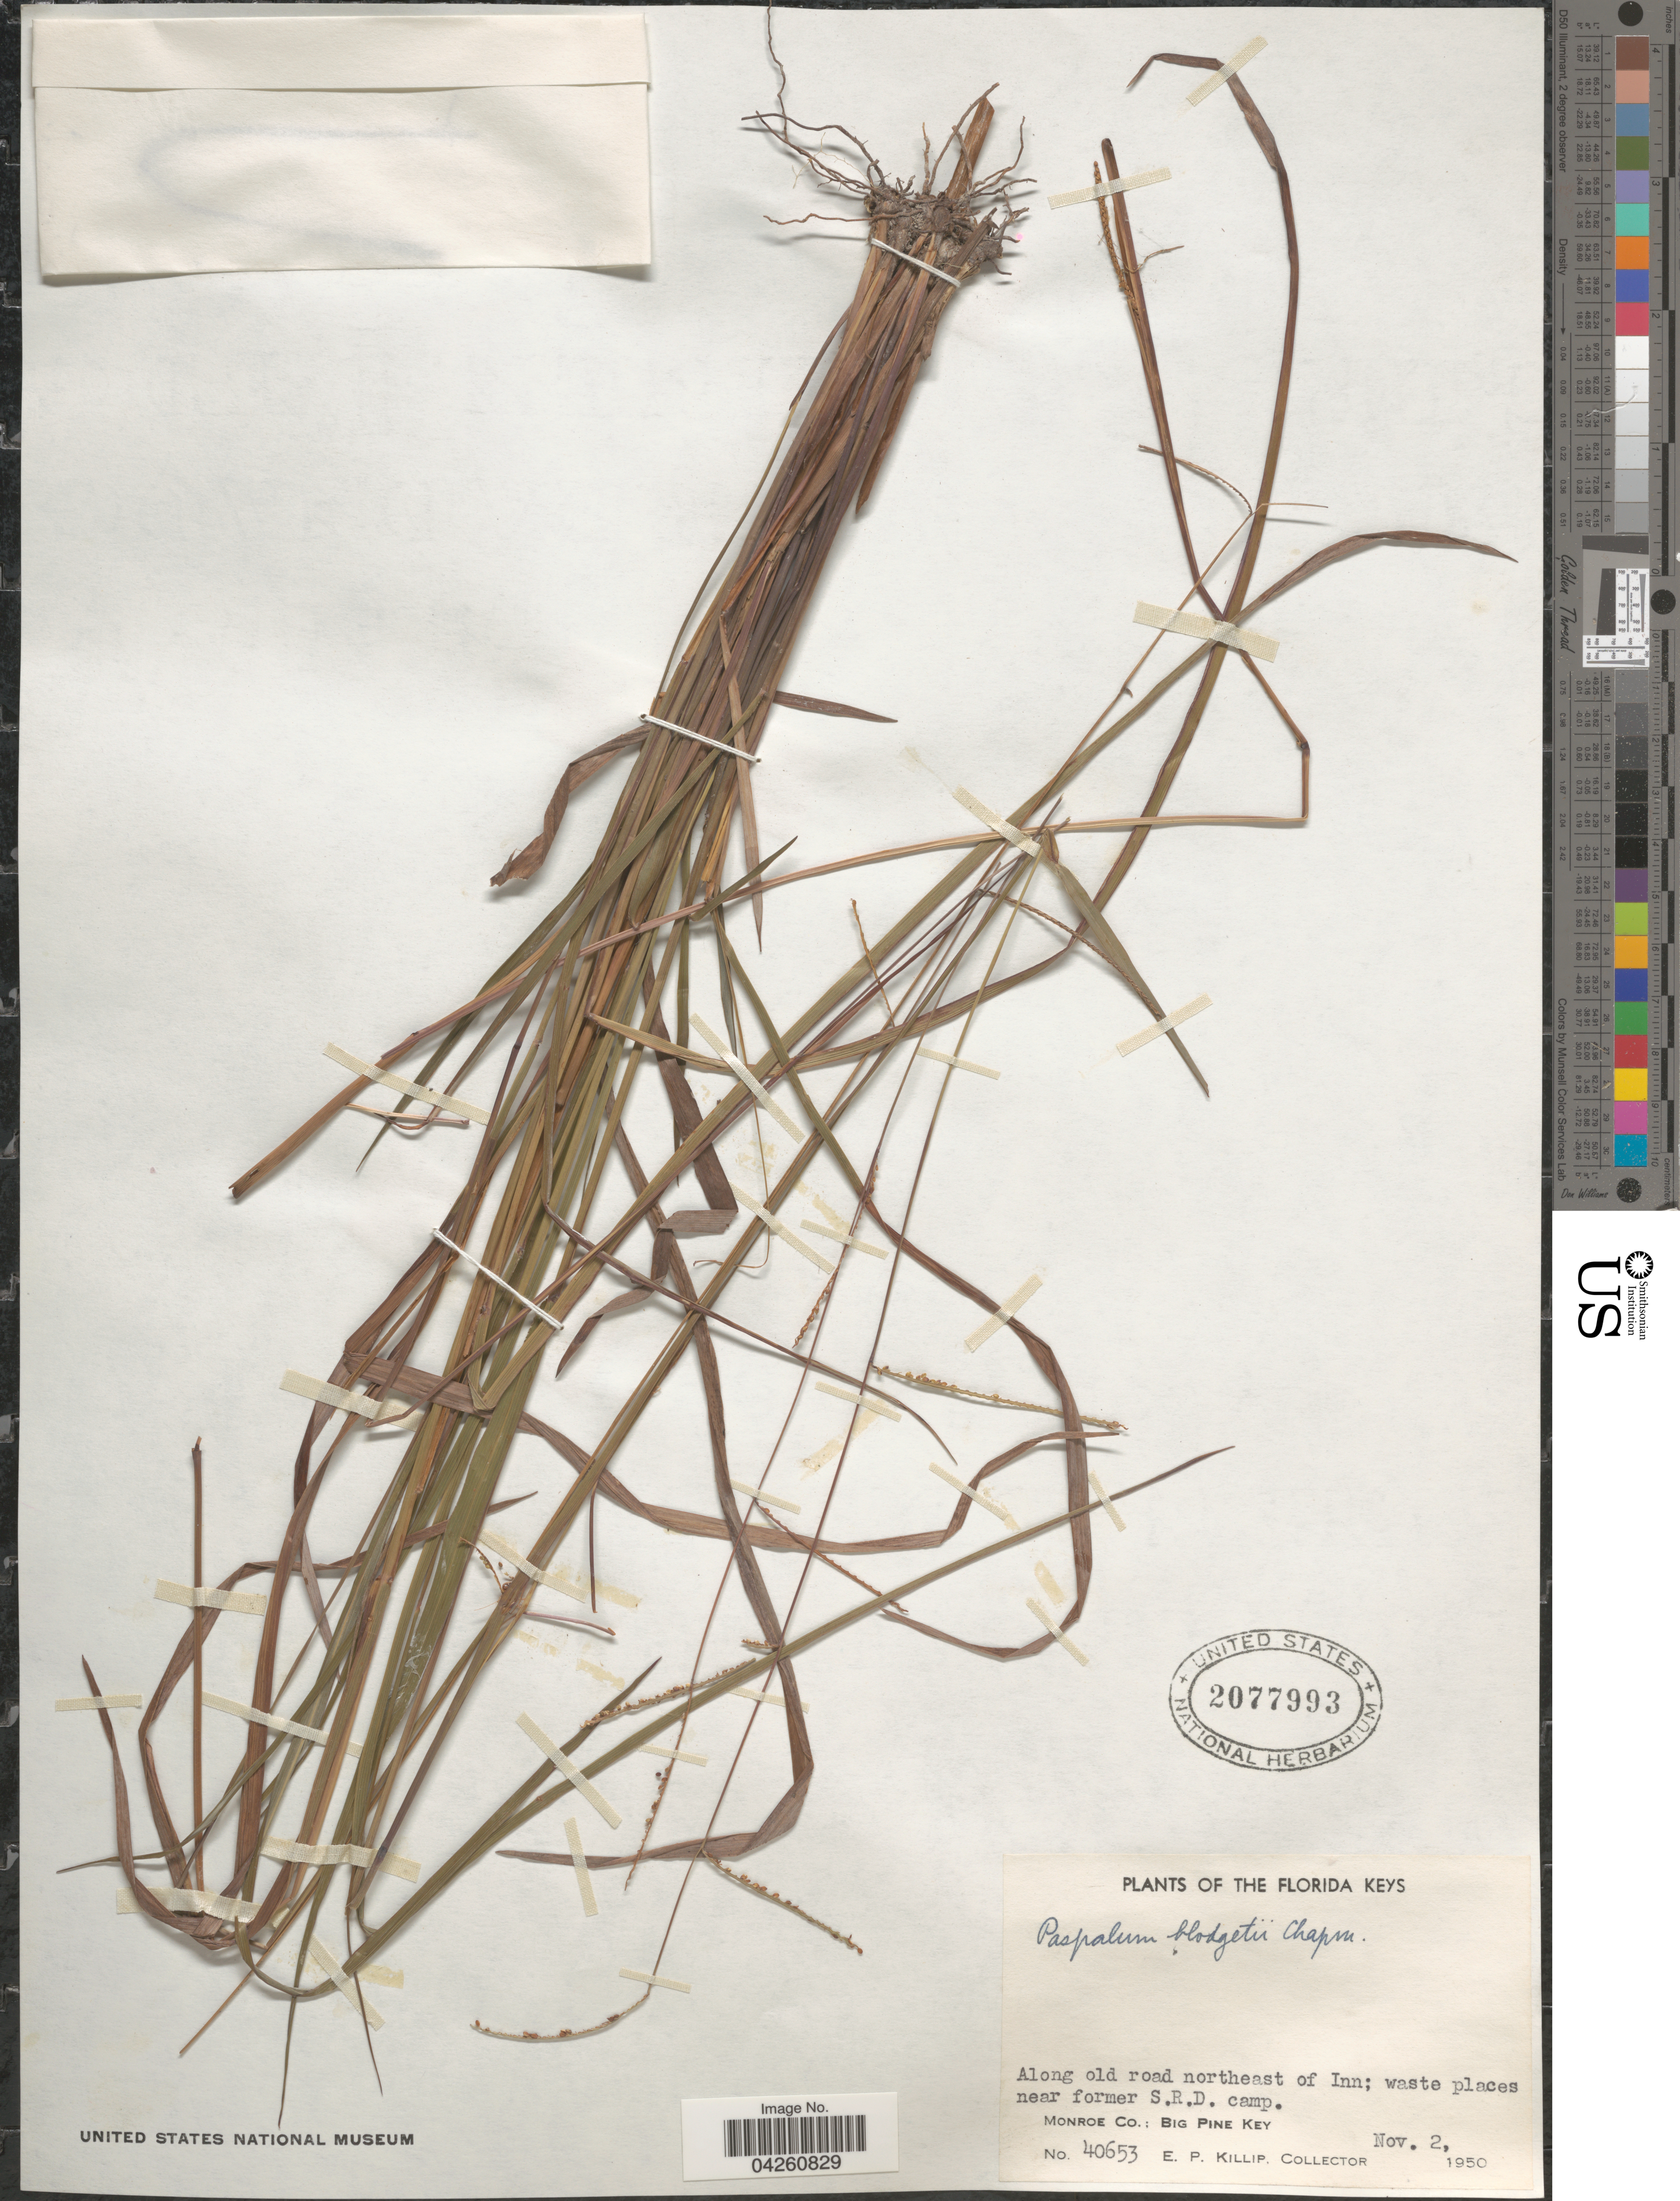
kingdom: Plantae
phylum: Tracheophyta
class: Liliopsida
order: Poales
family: Poaceae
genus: Paspalum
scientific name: Paspalum blodgettii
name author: Chapm.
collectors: E. P. Killip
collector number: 40653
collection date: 1950-11-02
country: United States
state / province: Florida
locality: Florida Keys. Along old road northeast of Inn; waste places near former S.R.D. camp. Monroe Co.: Big Pine Key.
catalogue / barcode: US 2077993